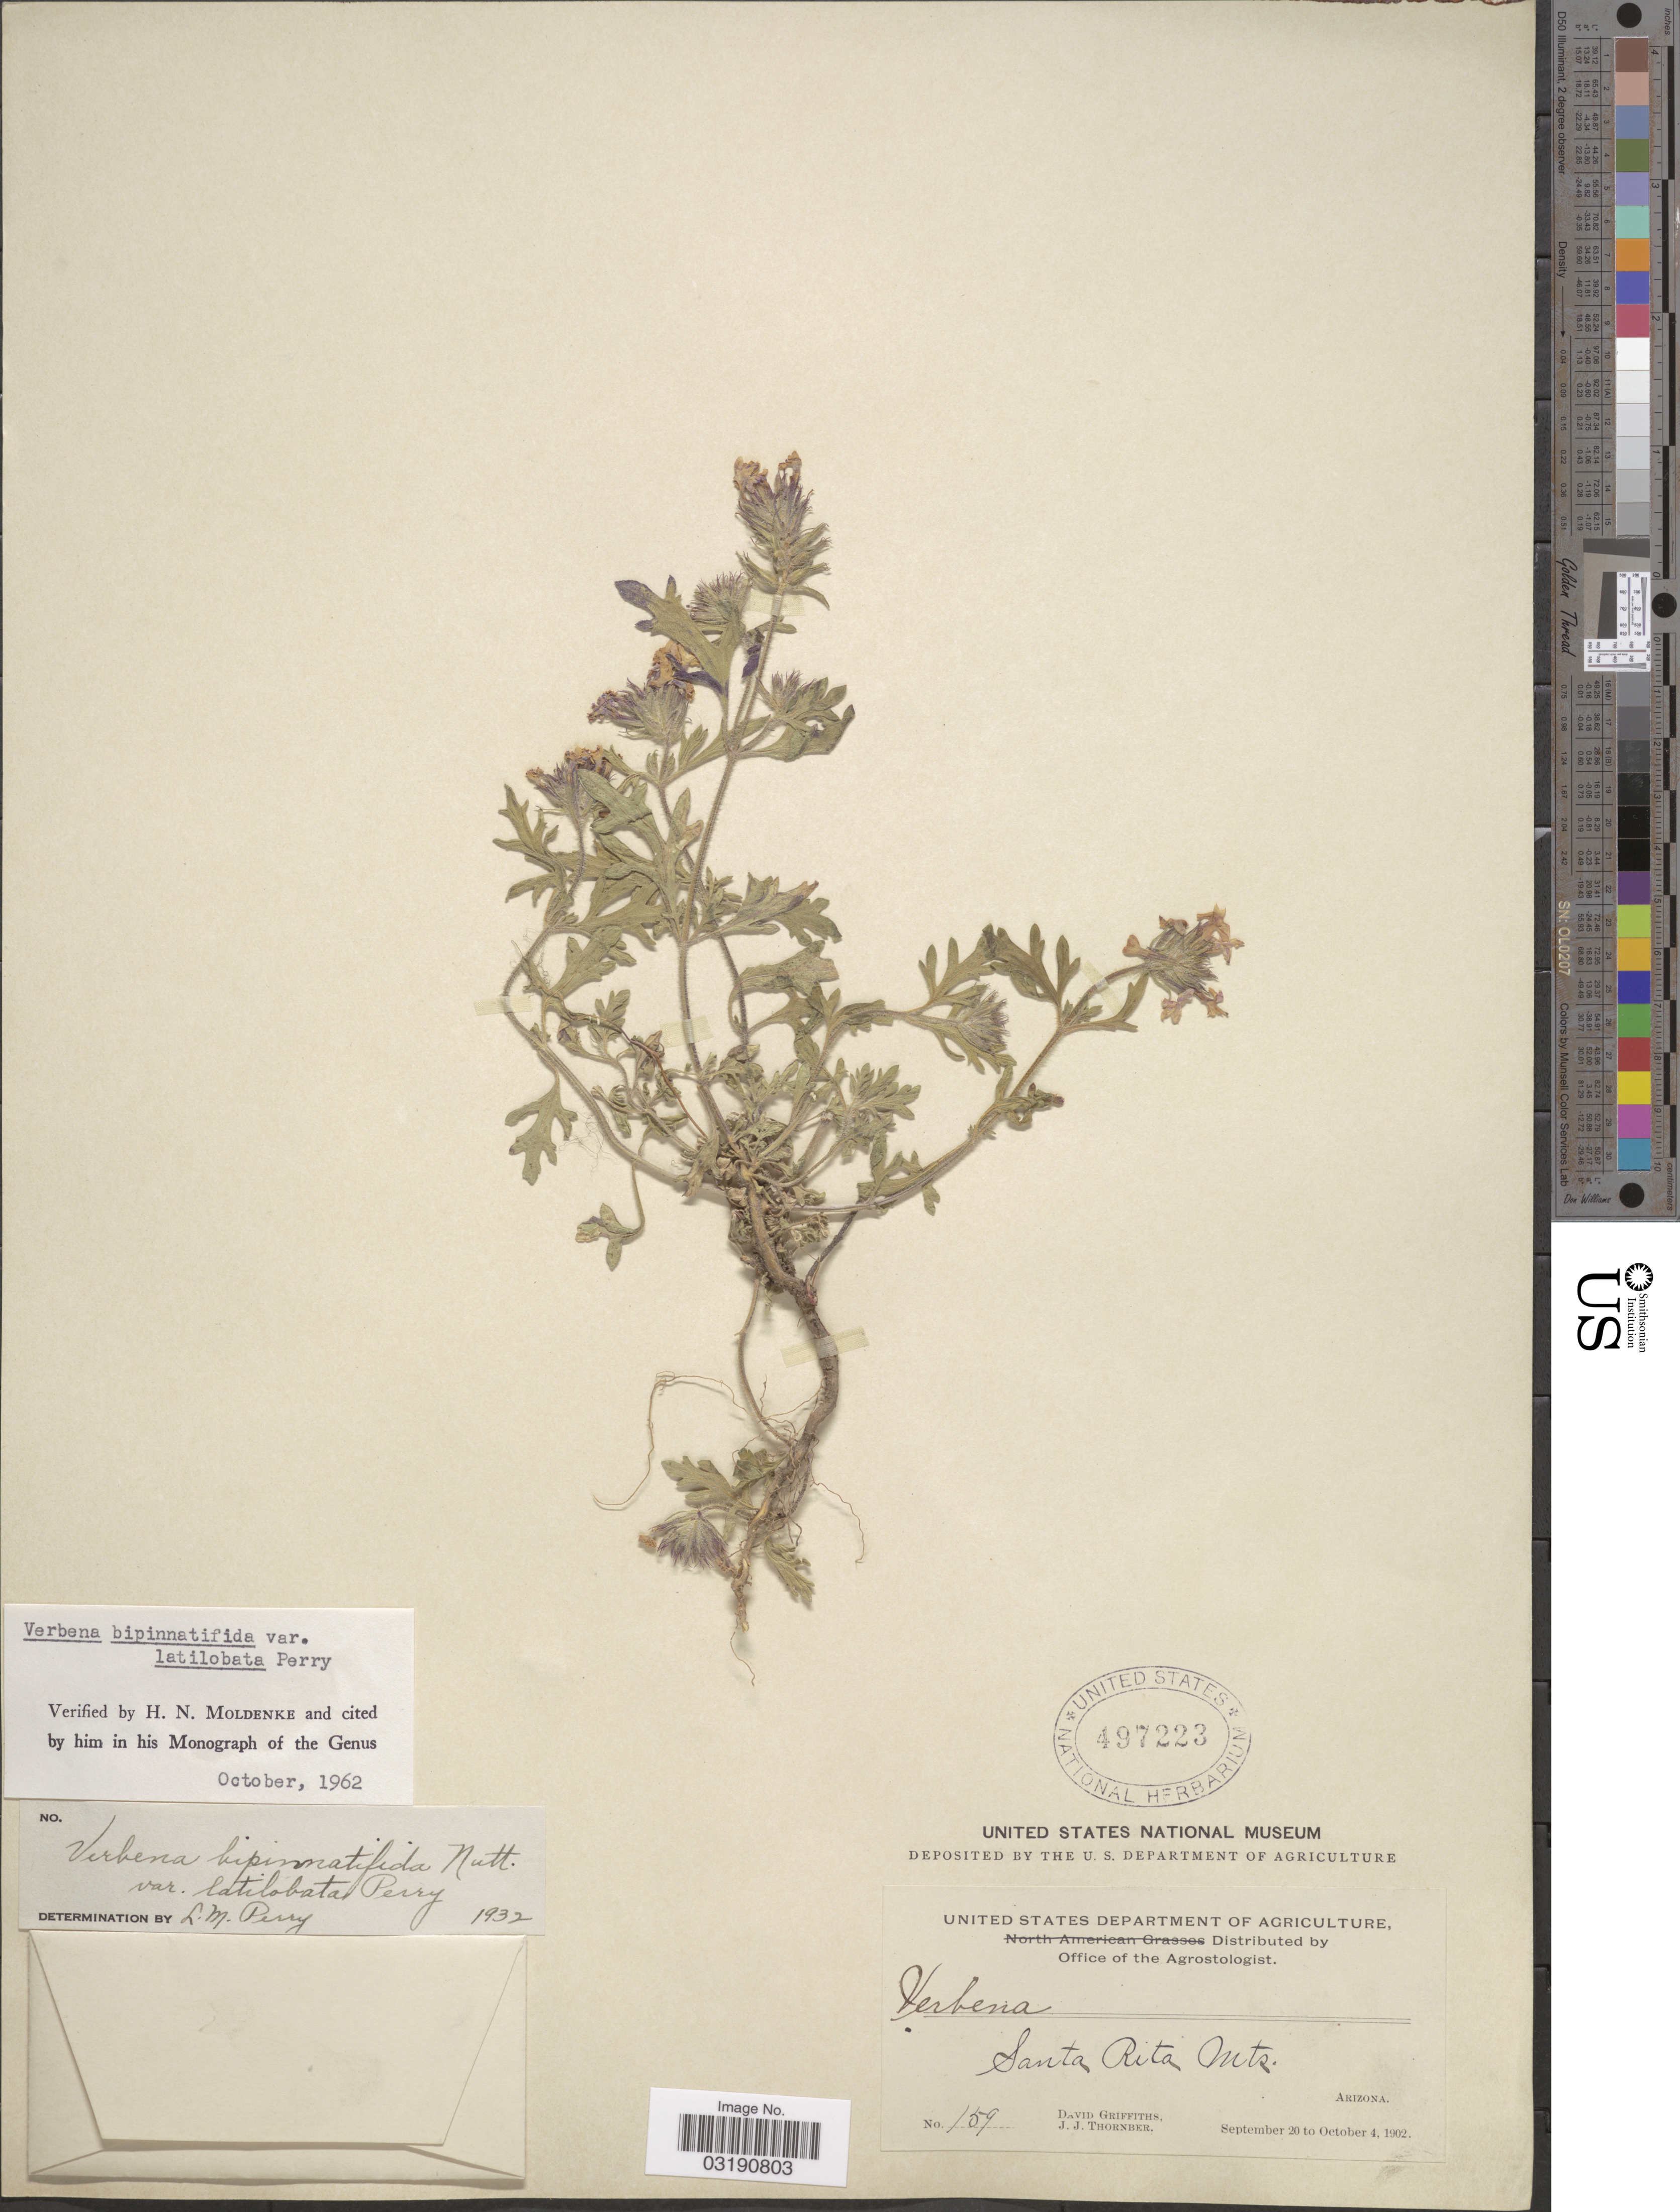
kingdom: Plantae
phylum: Tracheophyta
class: Magnoliopsida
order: Lamiales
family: Verbenaceae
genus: Verbena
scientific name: Verbena bipinnatifida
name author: (Schauer) Nutt.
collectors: D. Griffiths & J. Thornber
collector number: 159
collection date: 1902-09-20/1902-10-04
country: United States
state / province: Arizona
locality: Santa Rita Mts.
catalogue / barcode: US 497223